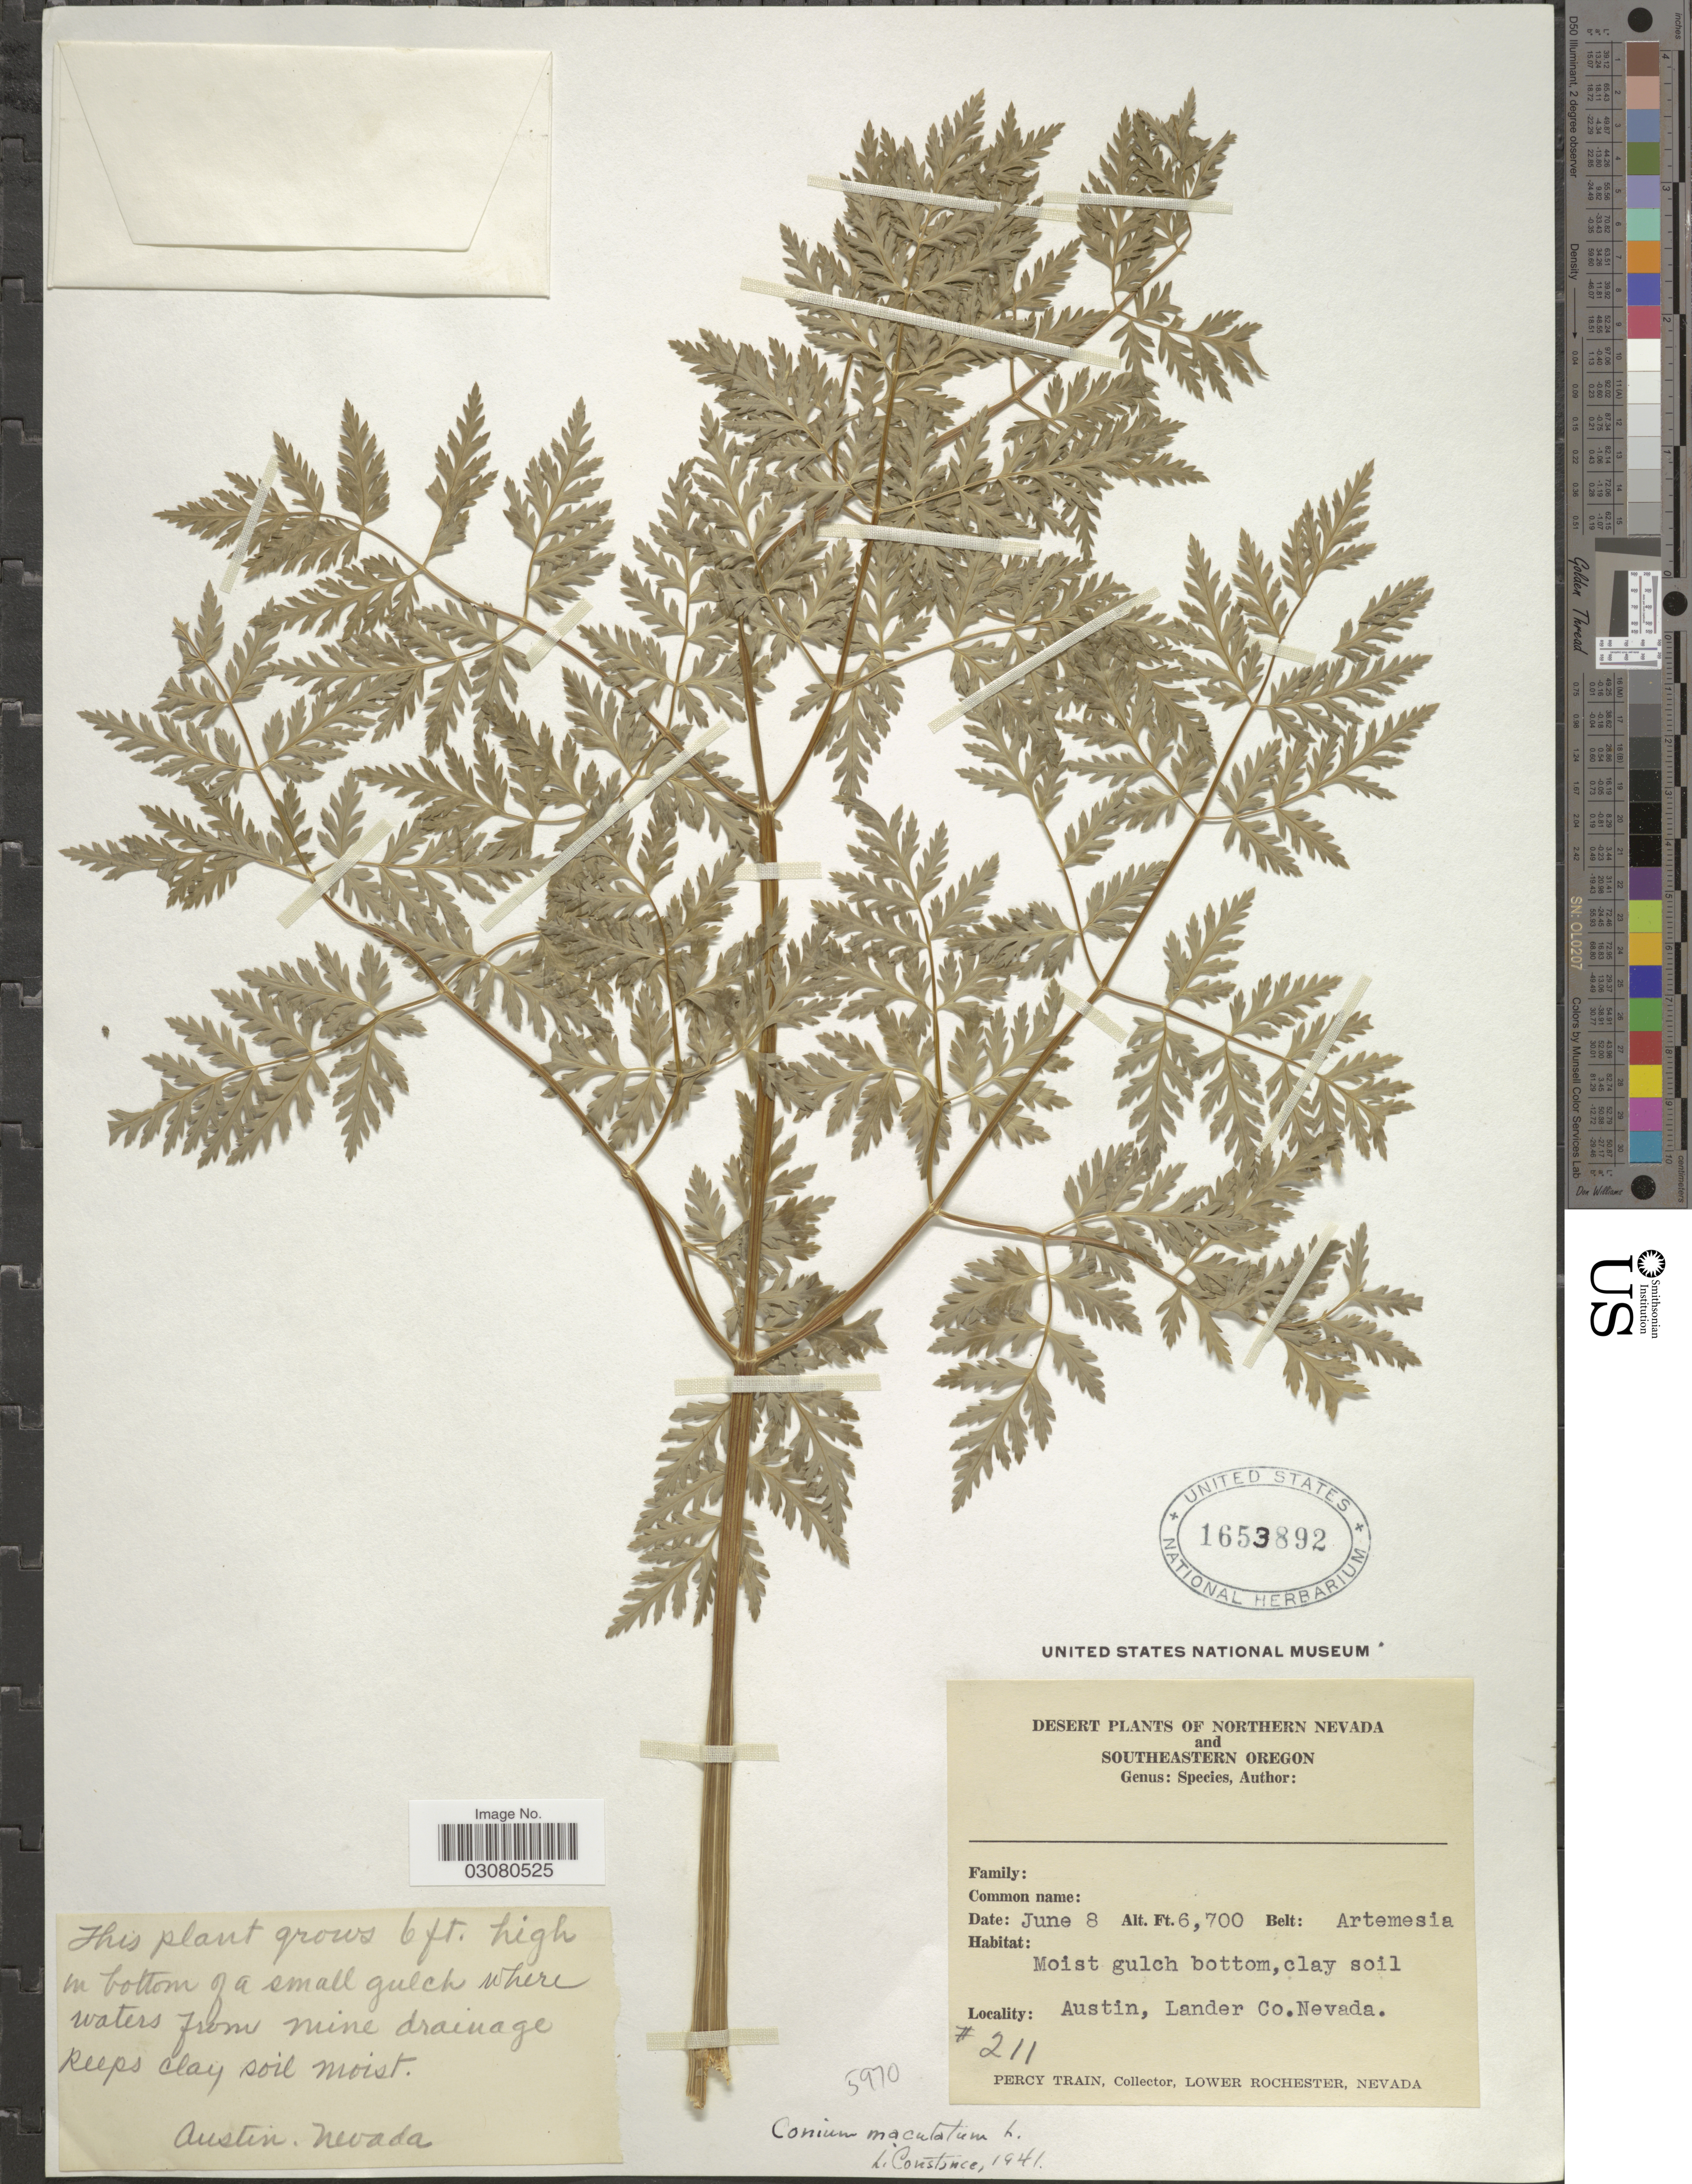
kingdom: Plantae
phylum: Tracheophyta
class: Magnoliopsida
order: Apiales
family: Apiaceae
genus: Conium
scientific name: Conium maculatum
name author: L.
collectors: P. Train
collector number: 211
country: United States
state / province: Nevada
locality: Belt: Artemesia. Austin, Lander Co.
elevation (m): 2042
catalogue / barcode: US 1653892